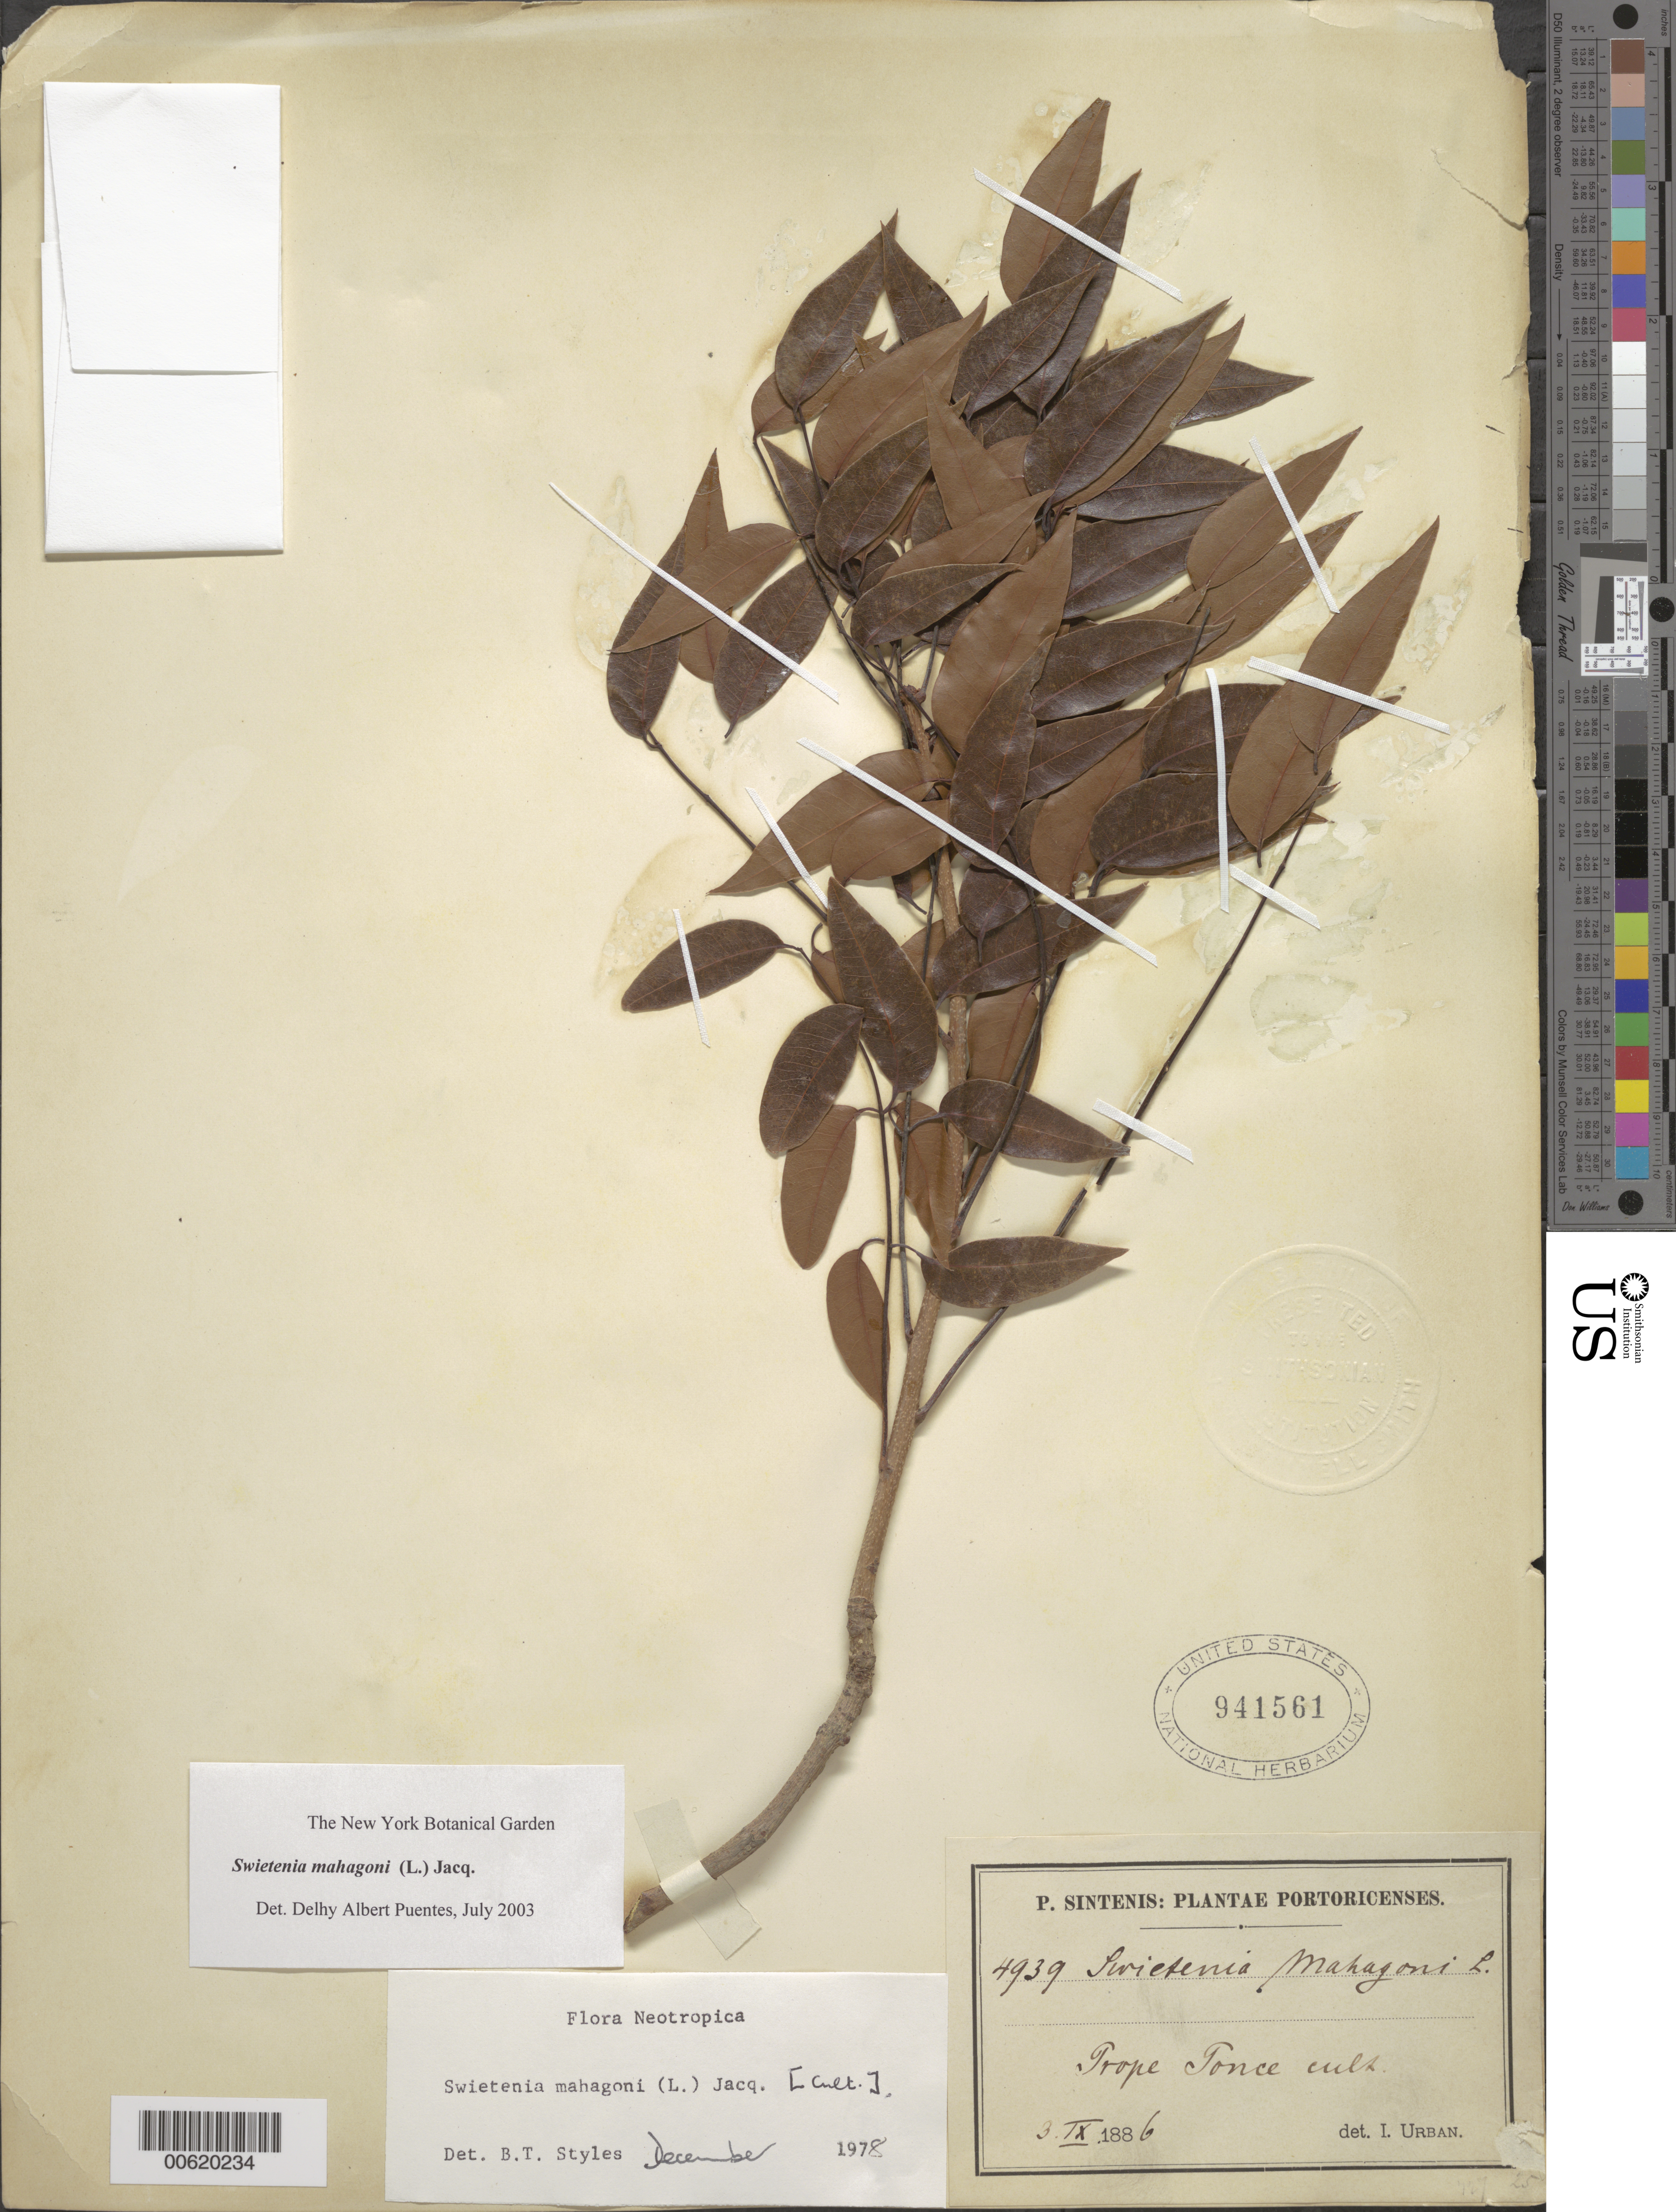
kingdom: Plantae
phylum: Tracheophyta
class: Magnoliopsida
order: Sapindales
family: Meliaceae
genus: Swietenia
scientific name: Swietenia mahagoni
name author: (L.) Jacq.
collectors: P. Sintenis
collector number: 4939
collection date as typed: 03 Sep 1886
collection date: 1886-09-03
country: Puerto Rico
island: Greater Antilles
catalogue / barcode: US 941561